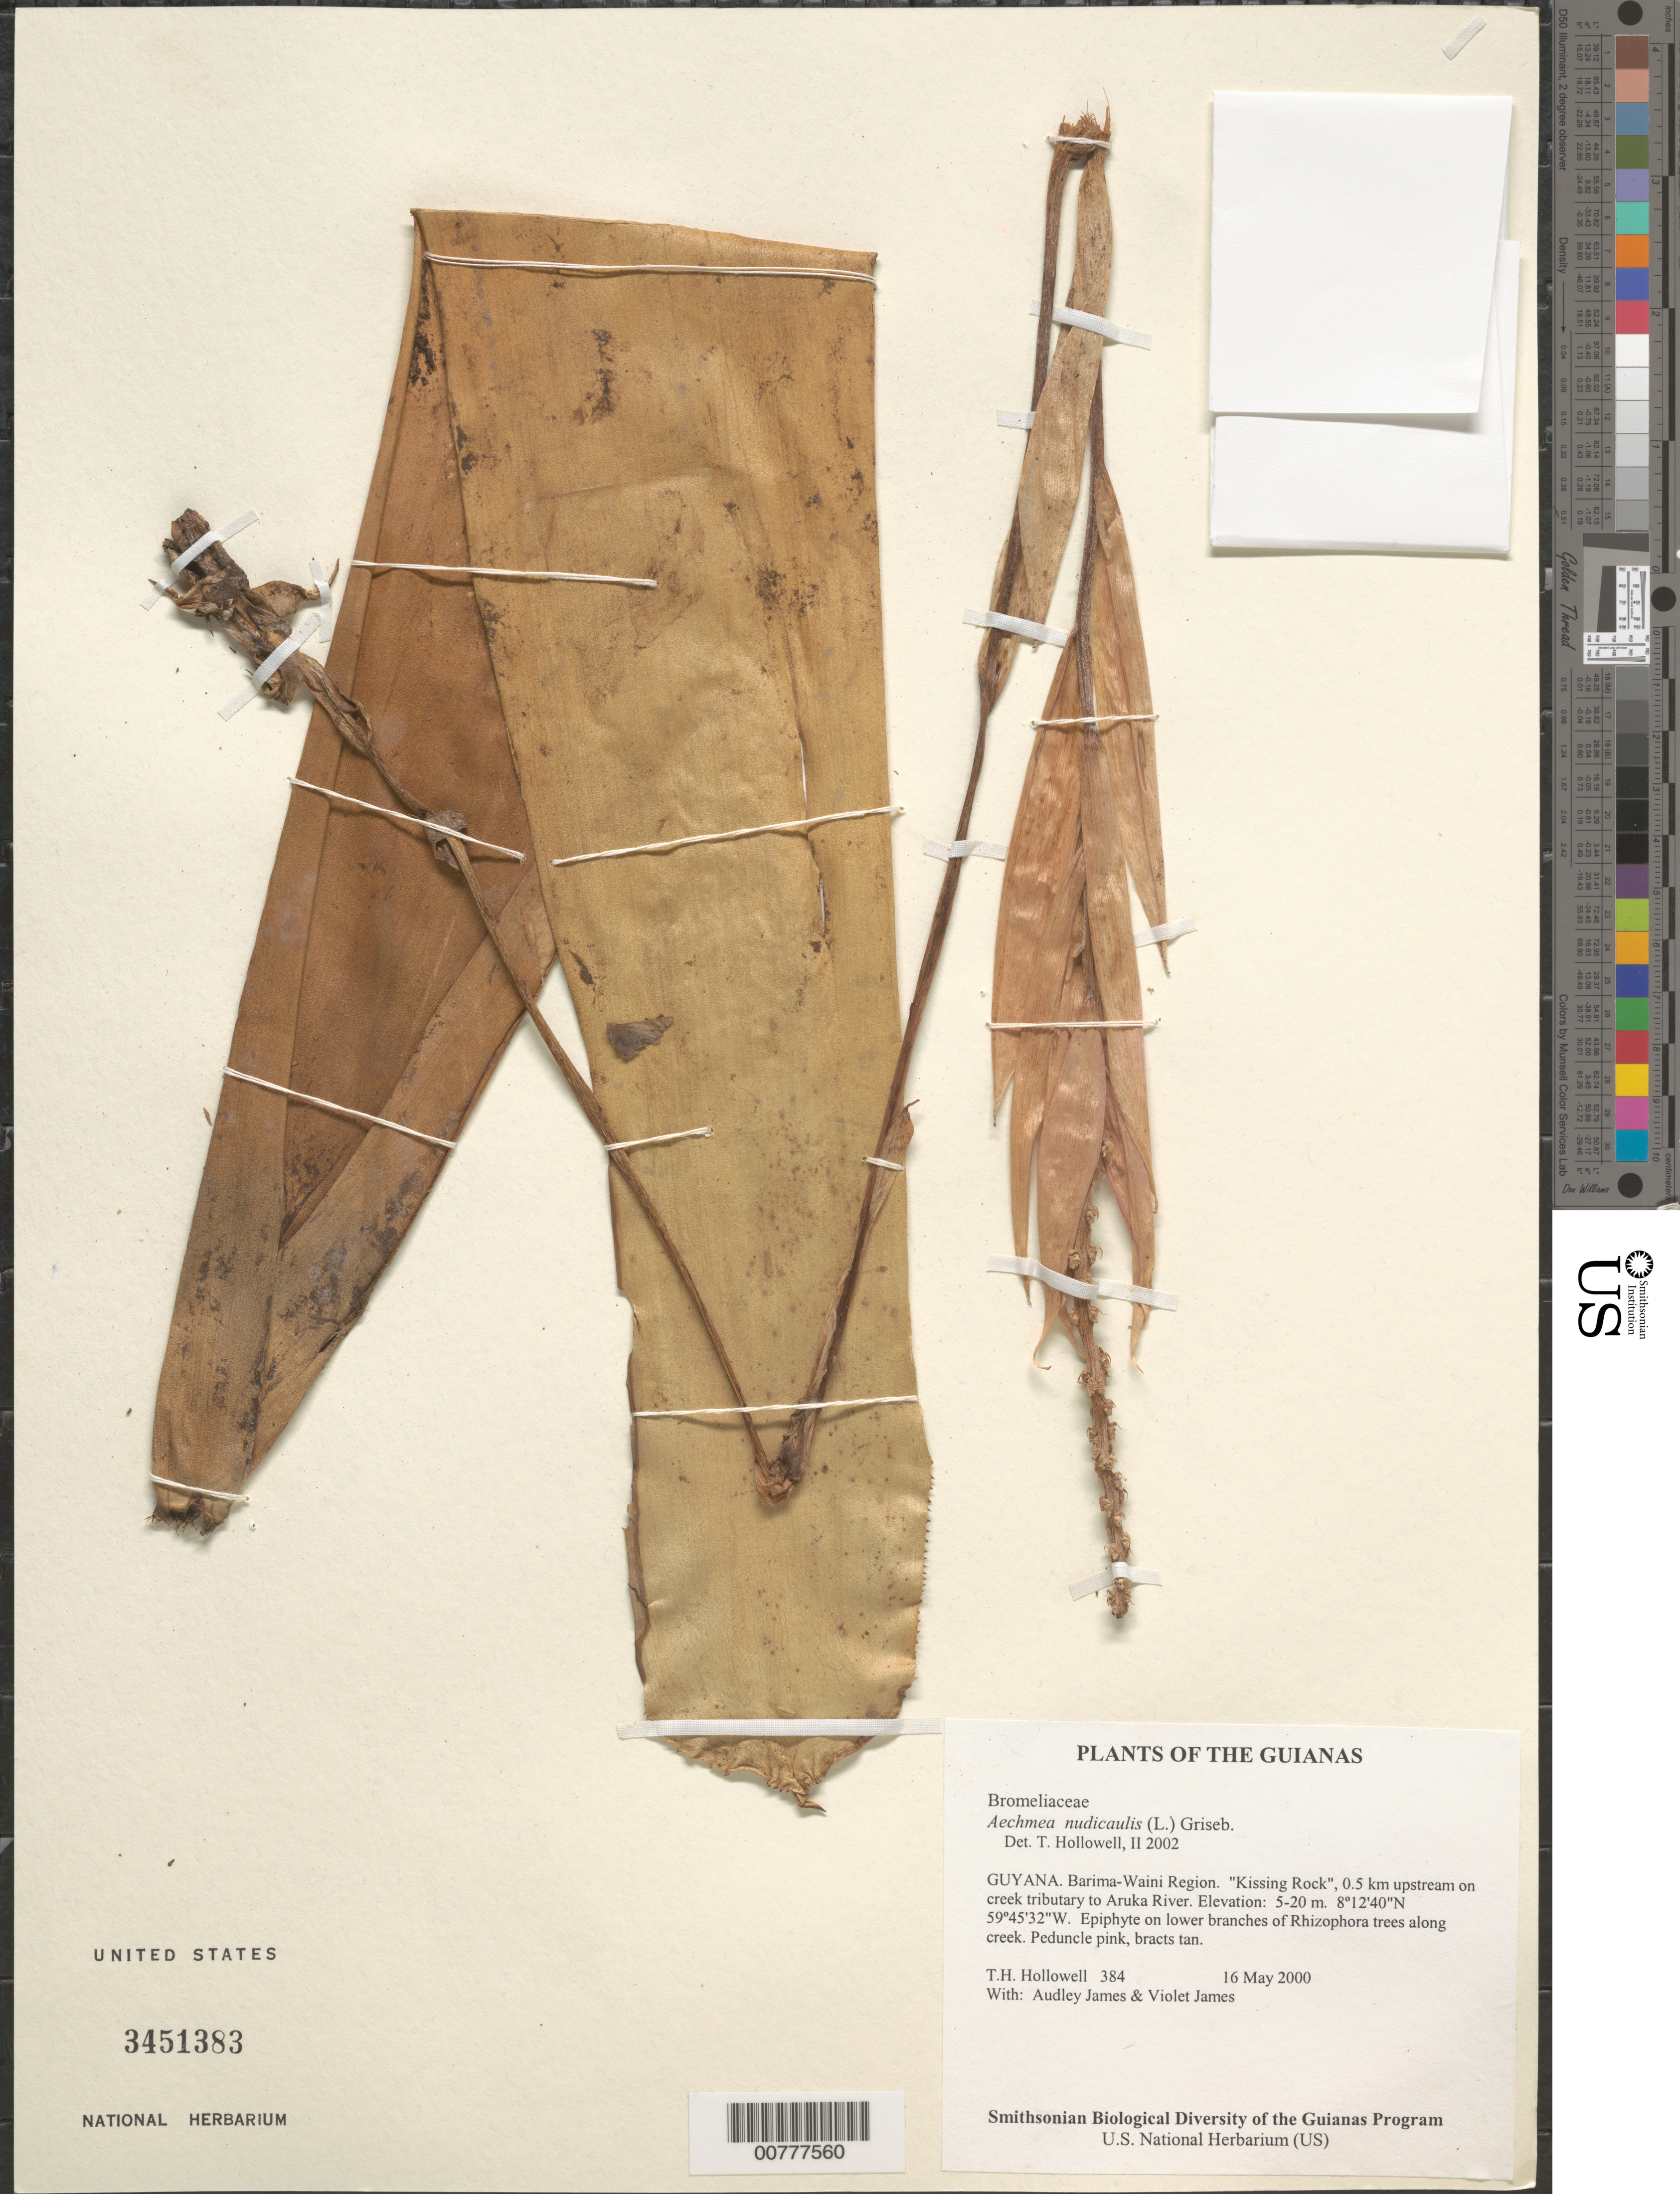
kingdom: Plantae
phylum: Tracheophyta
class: Liliopsida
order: Poales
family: Bromeliaceae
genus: Aechmea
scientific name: Aechmea nudicaulis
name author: (L.) Griseb.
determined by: Hollowell, T. H., (BOT), Smithsonian Institution - National Museum of Natural History (UNITED STATES)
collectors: T. Hollowell, A. James & V. James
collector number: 384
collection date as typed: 16 May 2000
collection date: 2000-05-16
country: Guyana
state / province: Barima-Waini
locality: "Kissing Rock", 0.5 km upstream on creek tributary to Aruka River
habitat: Infrequent on low branches of Rhizophora racemosa trees along river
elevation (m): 5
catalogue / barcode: US 3451383